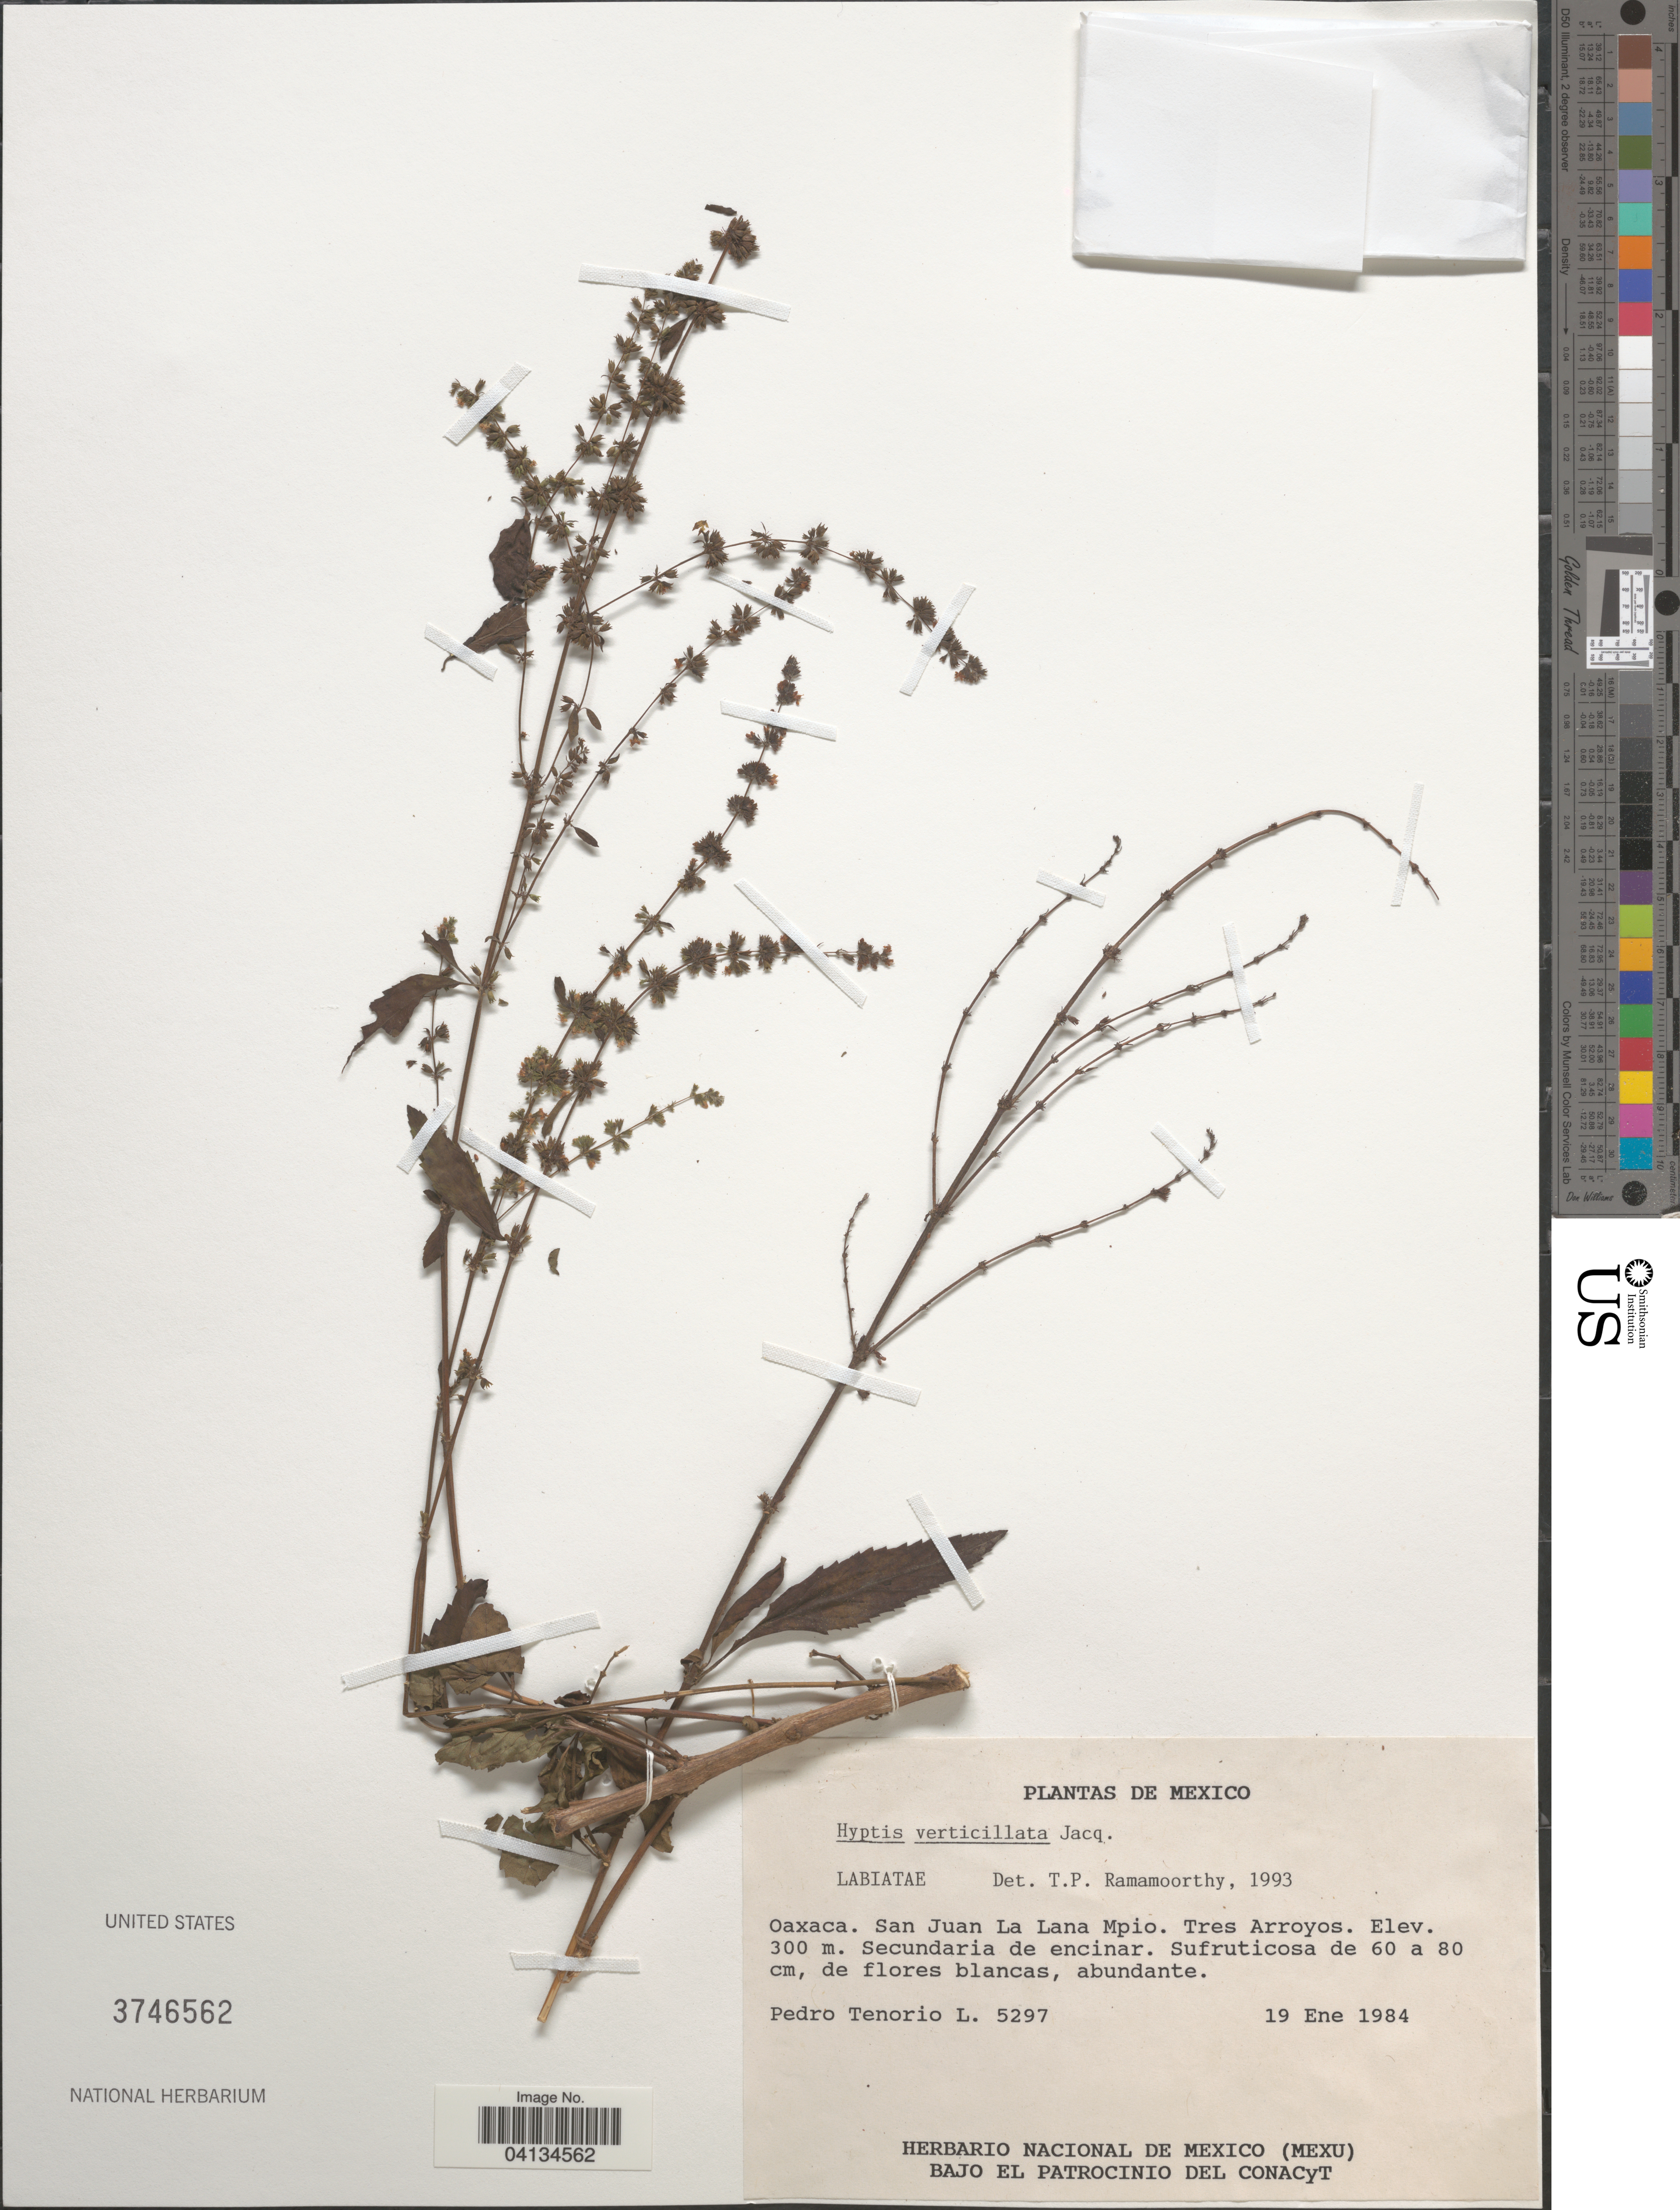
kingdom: Plantae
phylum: Tracheophyta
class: Magnoliopsida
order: Lamiales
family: Lamiaceae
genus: Hyptis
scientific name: Hyptis verticillata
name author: Jacq.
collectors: P. Tenorio L.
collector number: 5297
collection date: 1984-01-19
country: Mexico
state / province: Oaxaca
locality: San Juan La Lana Mpio. Tres Arroyos.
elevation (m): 300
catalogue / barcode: US 3746562